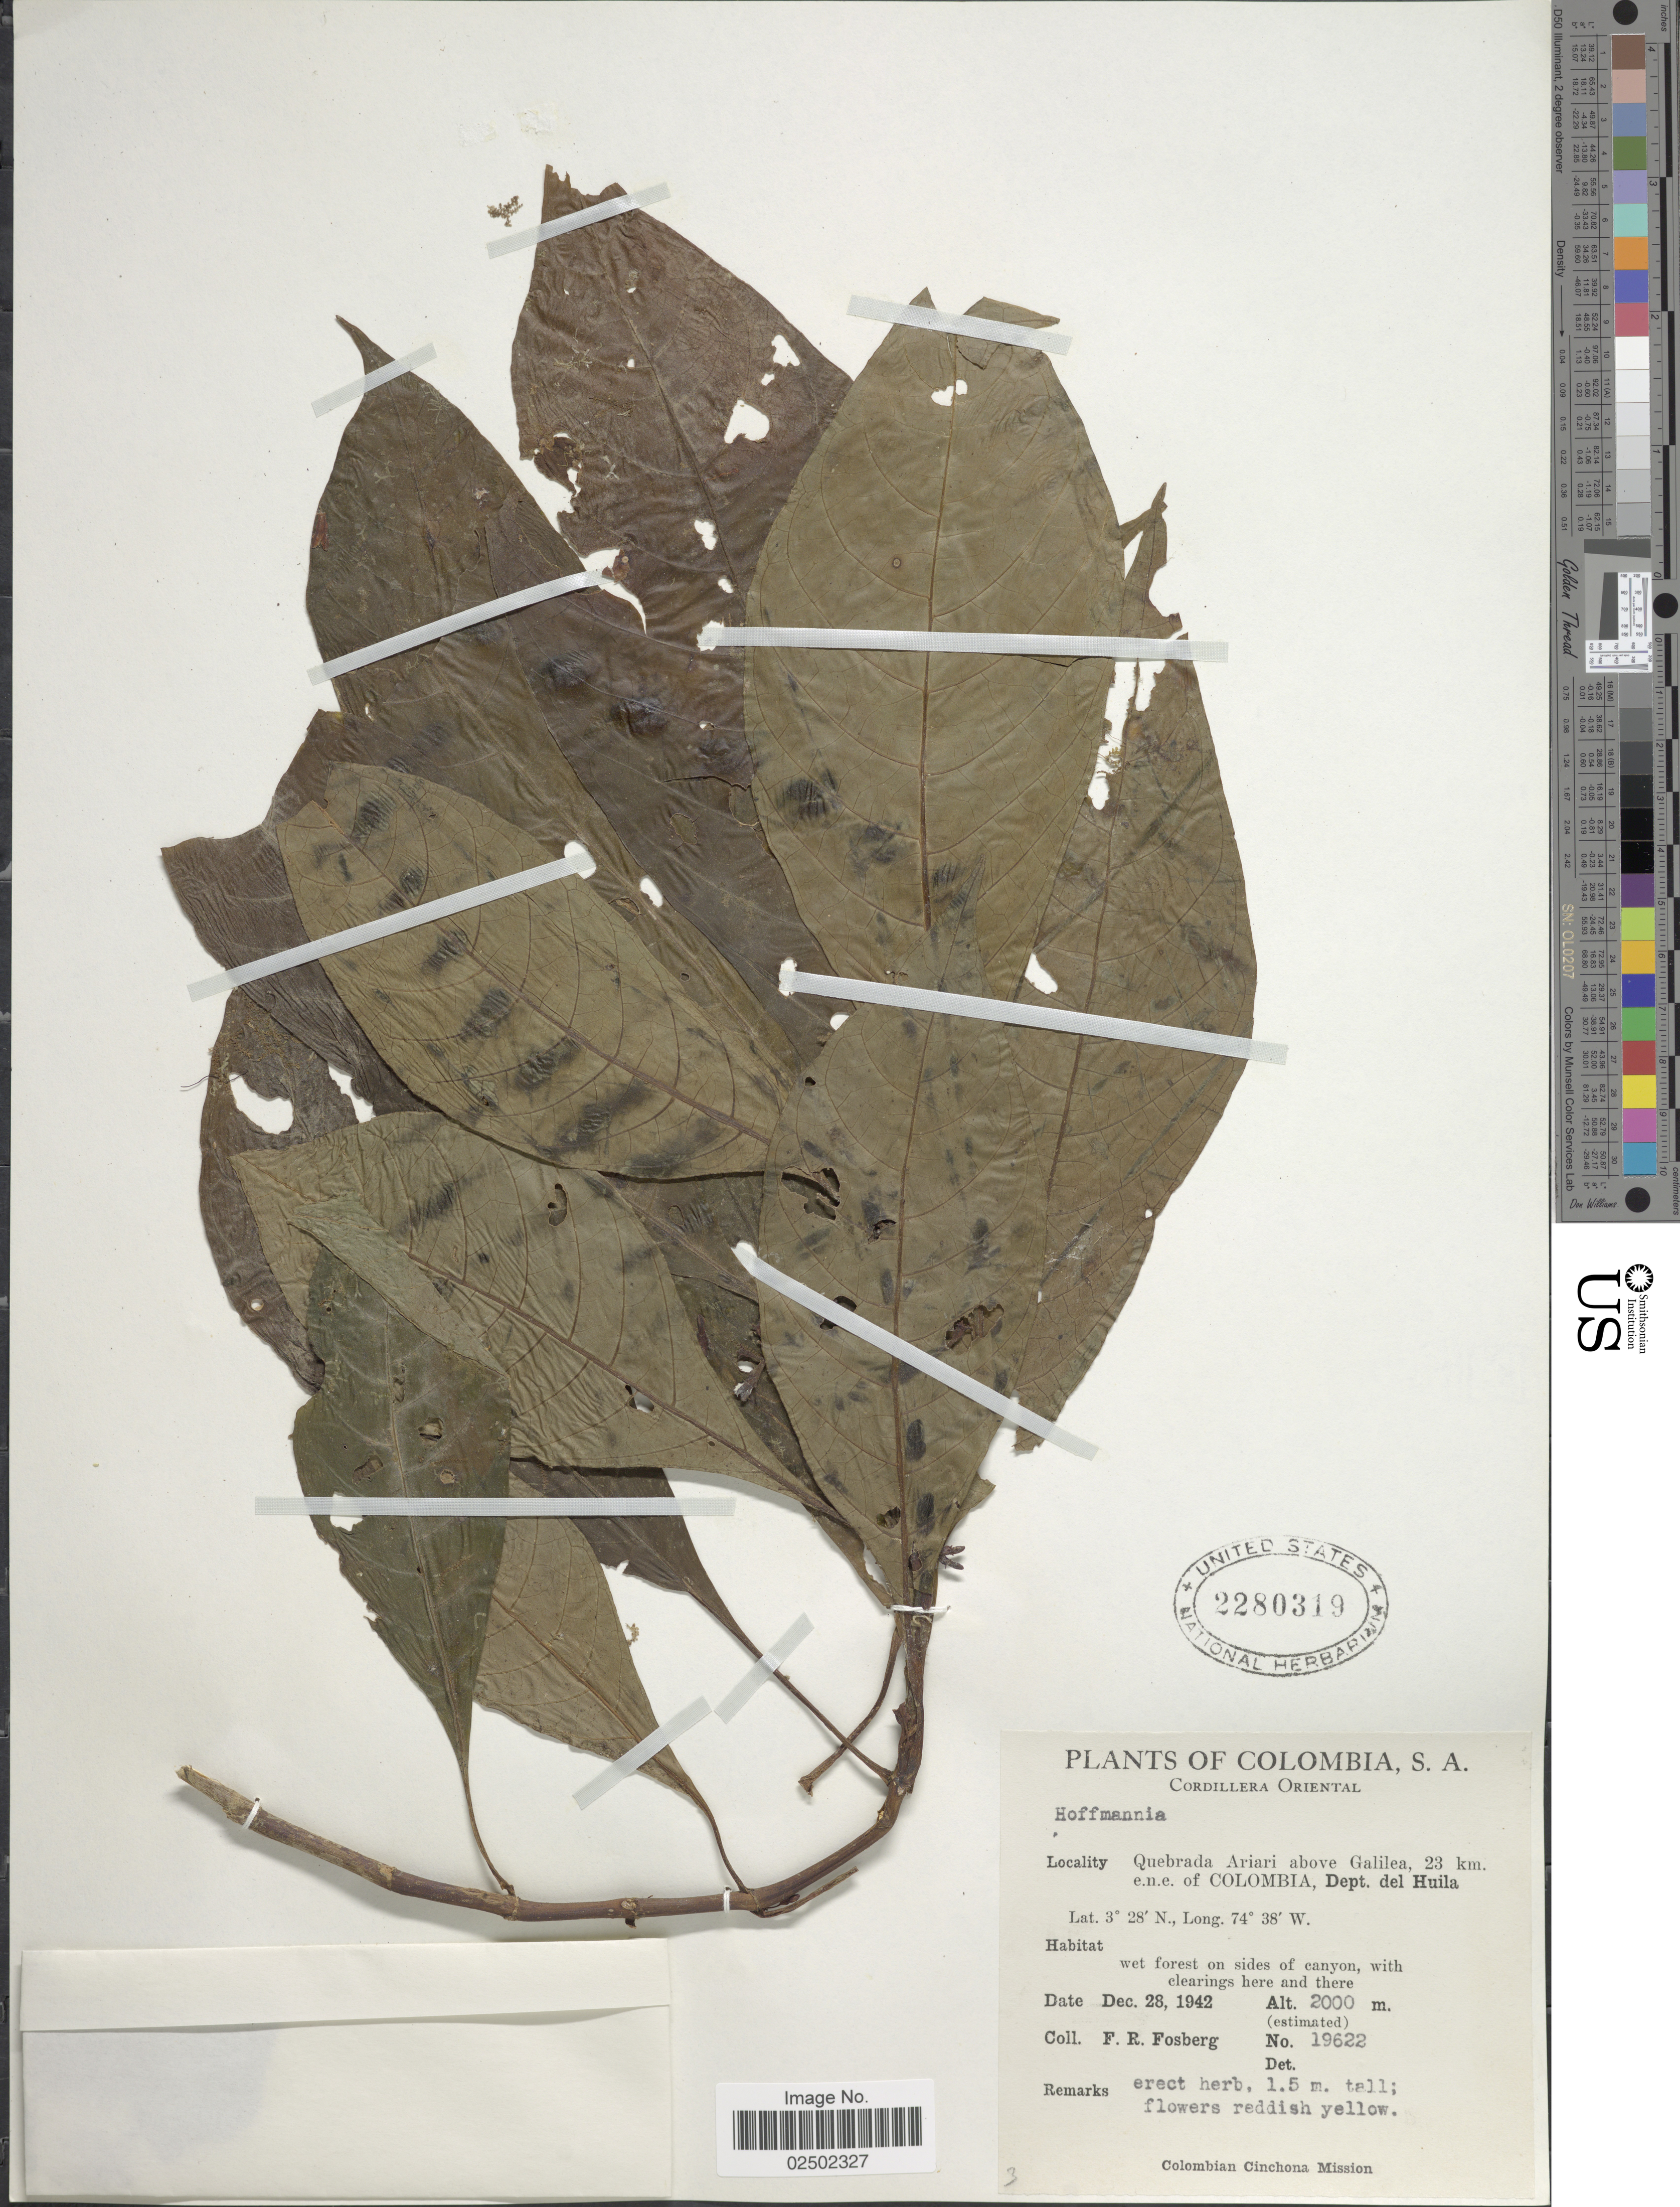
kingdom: Plantae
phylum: Tracheophyta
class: Magnoliopsida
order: Gentianales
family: Rubiaceae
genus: Hoffmannia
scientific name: Hoffmannia sp.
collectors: F. R. Fosberg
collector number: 19622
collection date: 1942-12-28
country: Colombia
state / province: Huila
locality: Cordillera Oriental, Quebrada Ariari above Galilea, 23 km. e.n.e. of Colombia, Dept. del Huila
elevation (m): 2000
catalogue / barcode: US 2280319